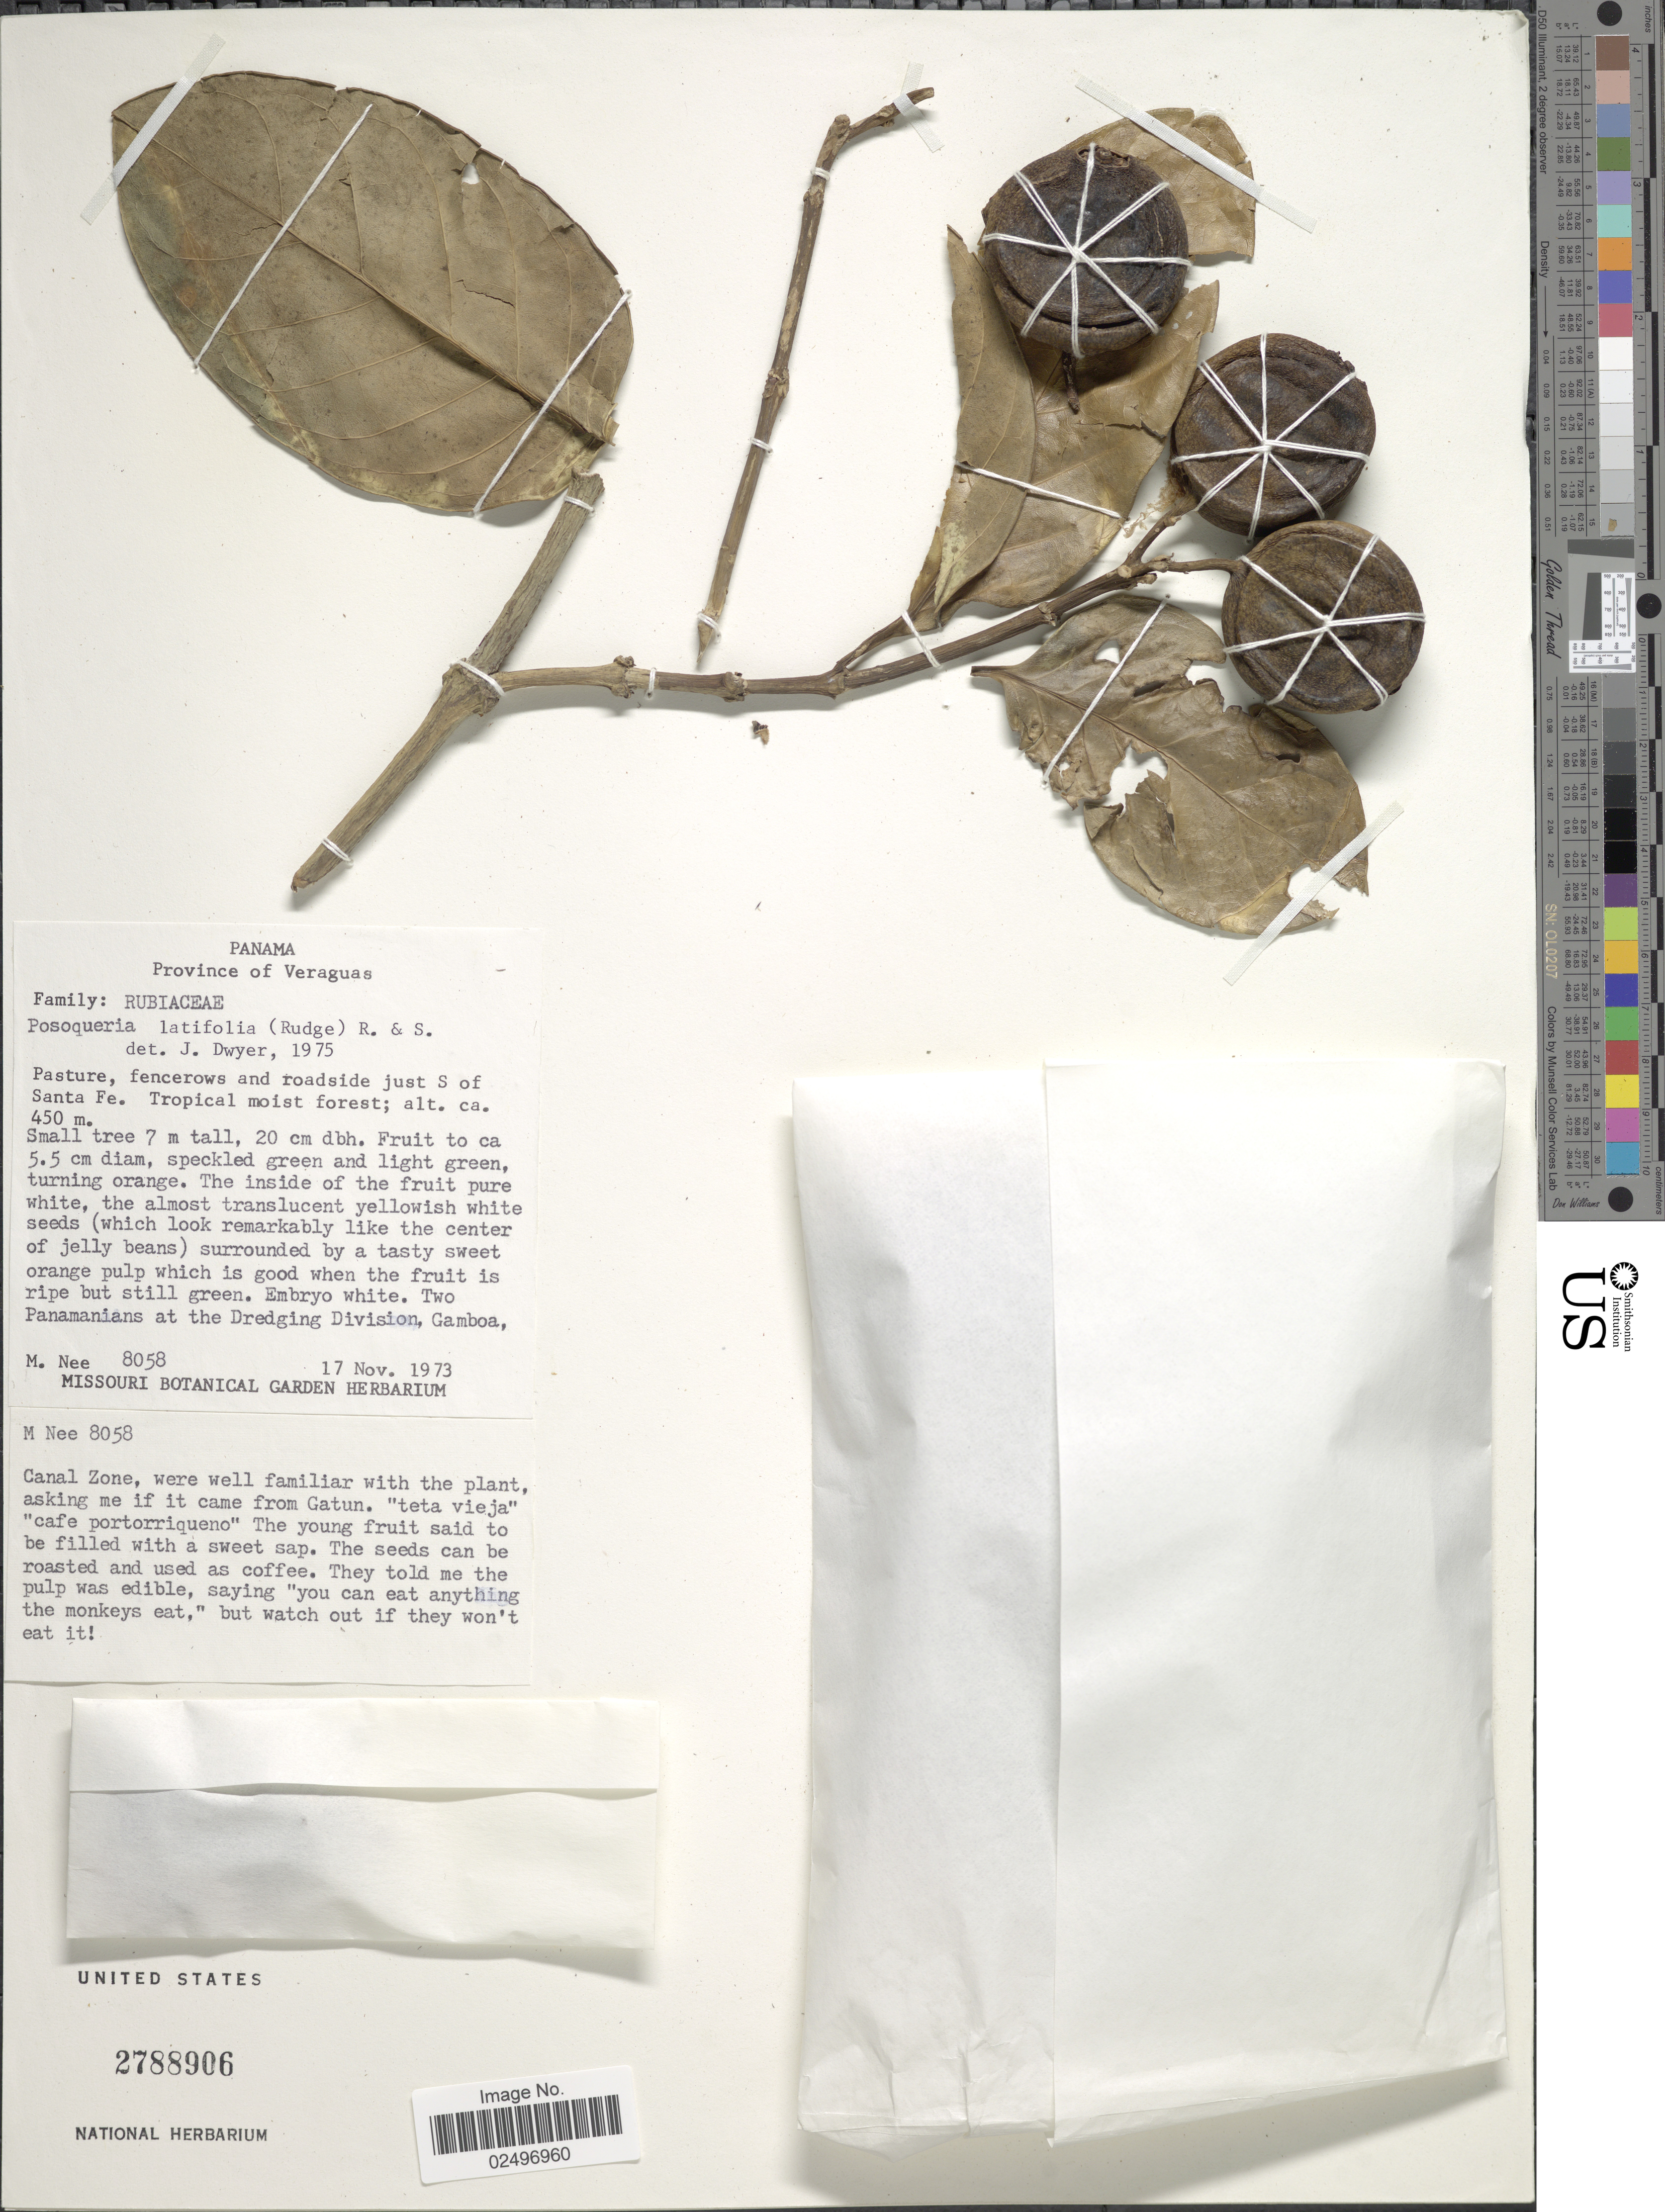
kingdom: Plantae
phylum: Tracheophyta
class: Magnoliopsida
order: Gentianales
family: Rubiaceae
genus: Posoqueria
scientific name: Posoqueria latifolia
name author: (Rudge) Roem. & Schult.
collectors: M. Nee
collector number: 8058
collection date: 1973-11-17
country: Panama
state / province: Veraguas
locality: Pasture, fencerows and roadside just S of Santa Fe. Tropical moist forest. Canal Zone.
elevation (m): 450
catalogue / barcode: US 2788906